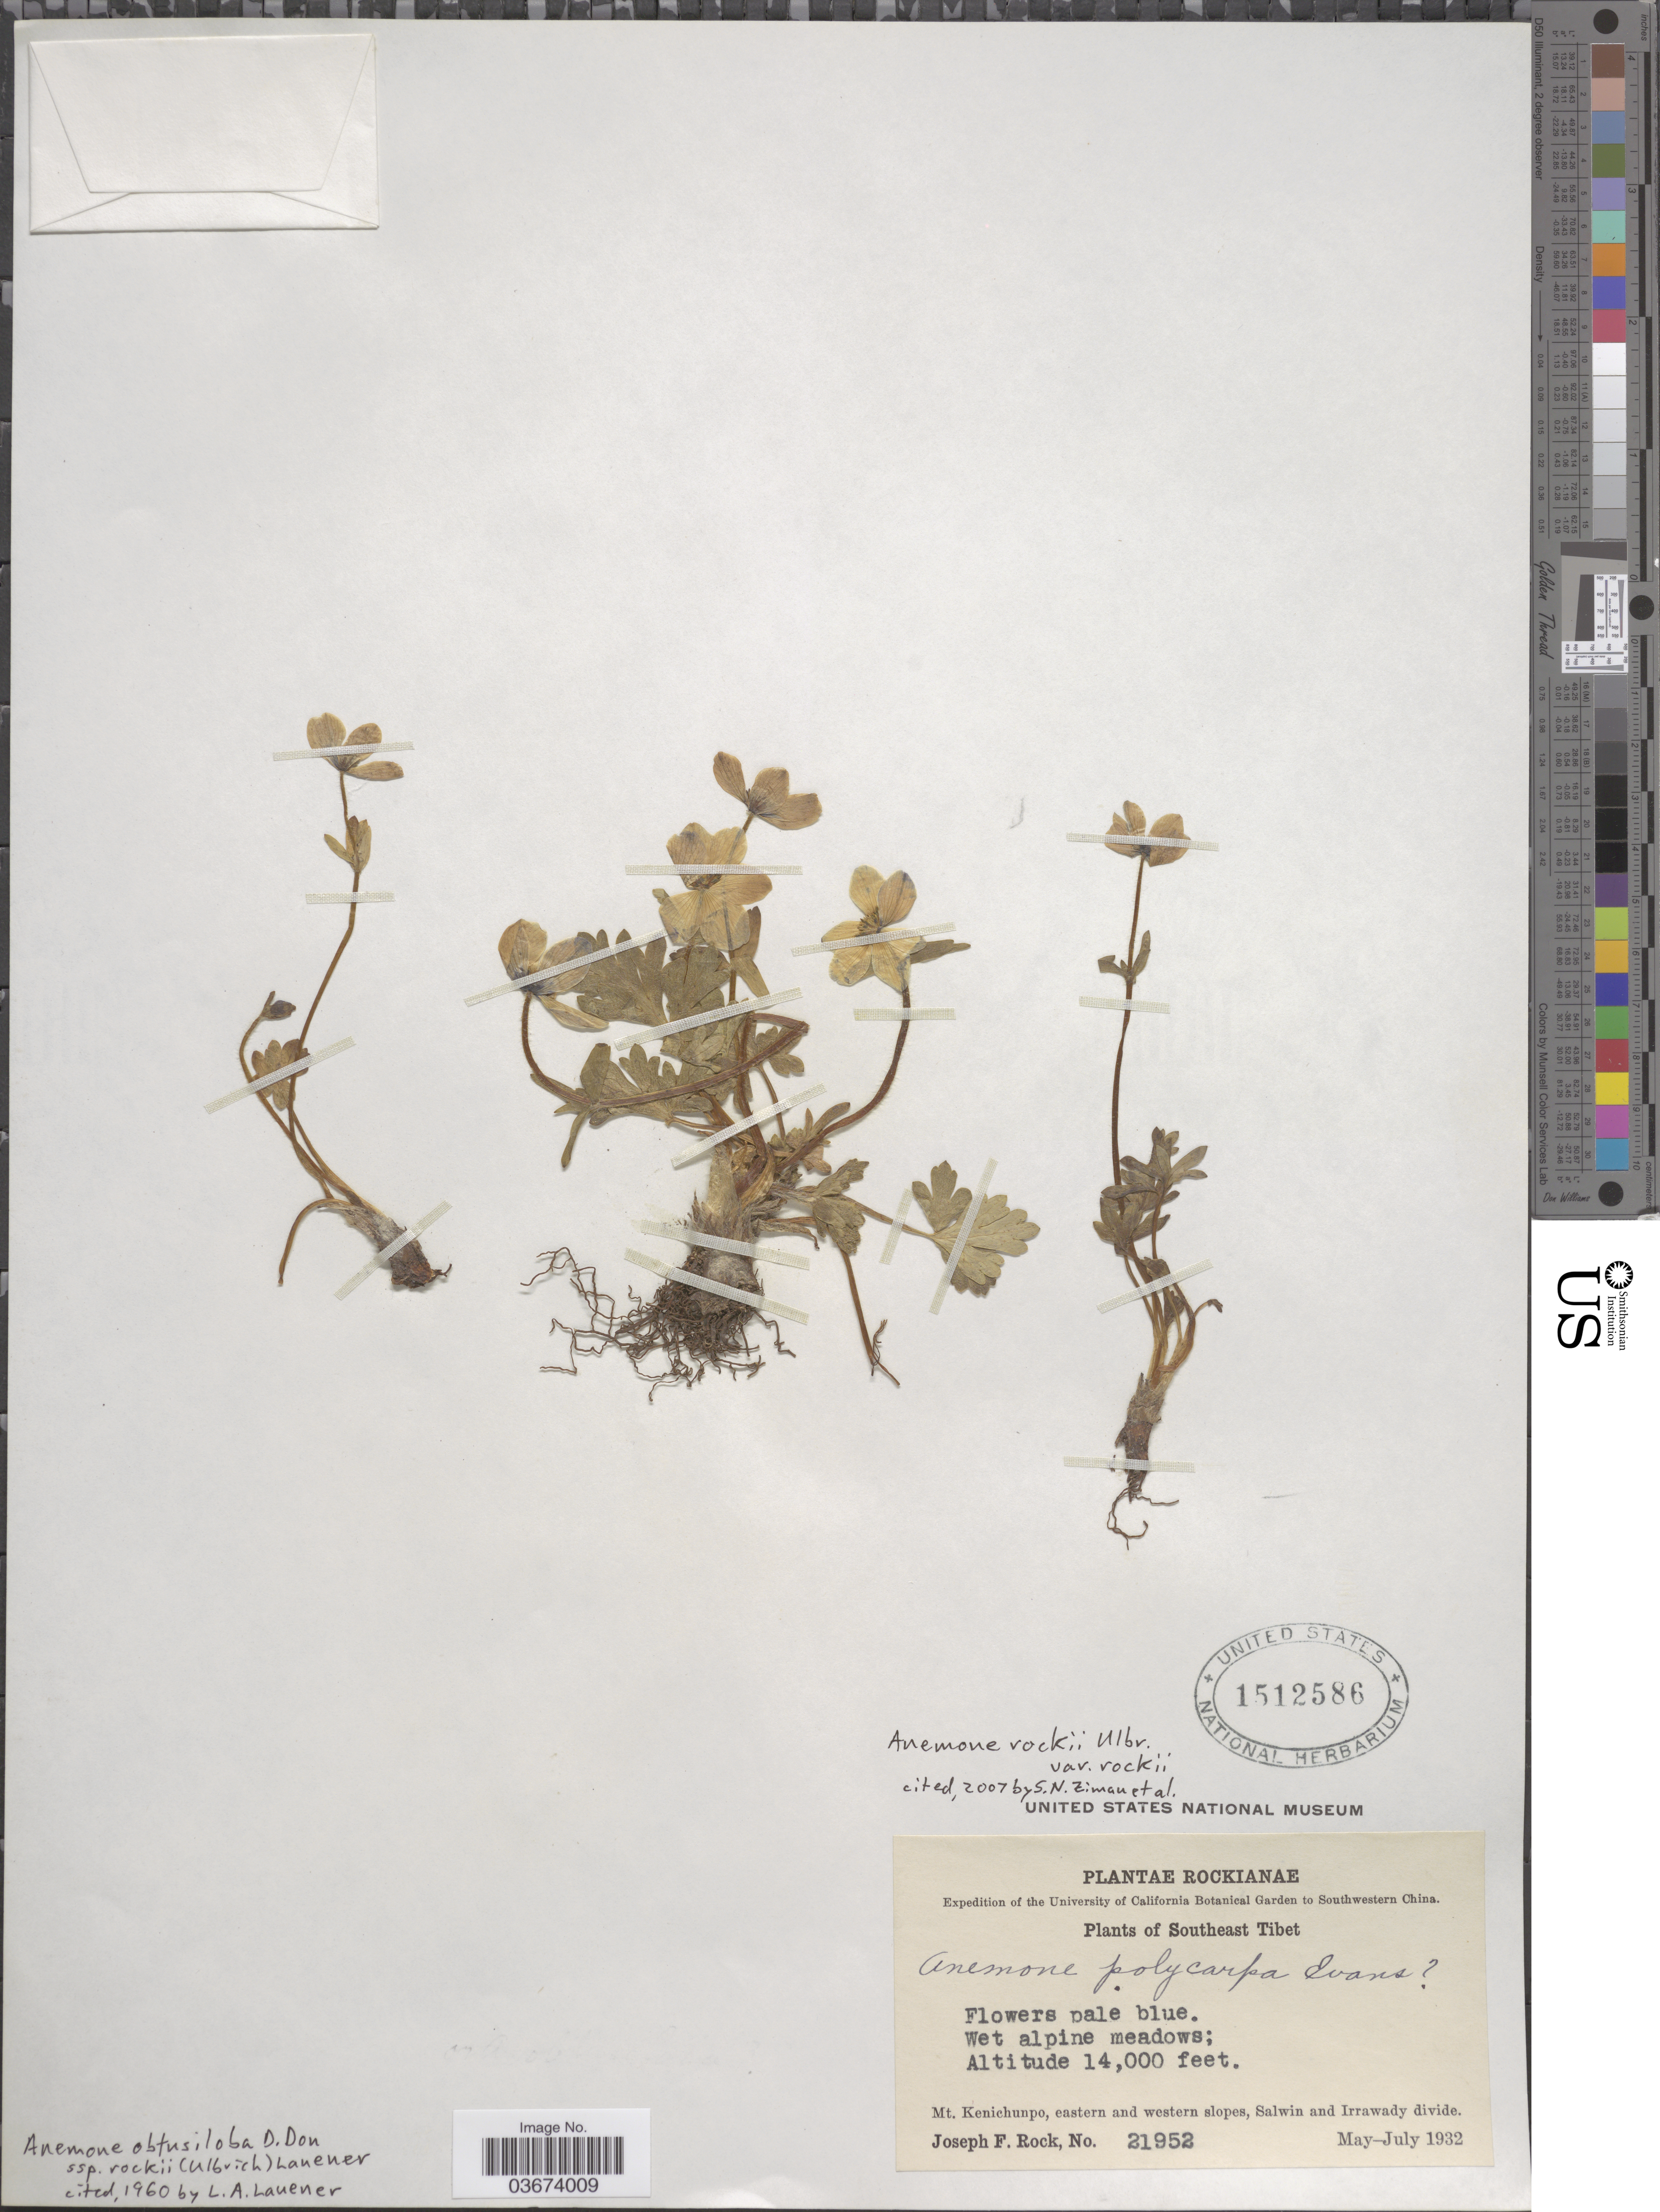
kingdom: Plantae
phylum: Tracheophyta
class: Magnoliopsida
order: Ranunculales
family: Ranunculaceae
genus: Anemone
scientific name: Anemone rockii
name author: Ulbr.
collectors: J. F. Rock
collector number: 21952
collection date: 1932-05/1932-07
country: China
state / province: Xizang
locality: Rockianae. Southwestern China. Southeast Tibet. Mt. Kenichunpo, eastern and western slopes, Salwin and Irrawady divide.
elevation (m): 4267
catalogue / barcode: US 1512586